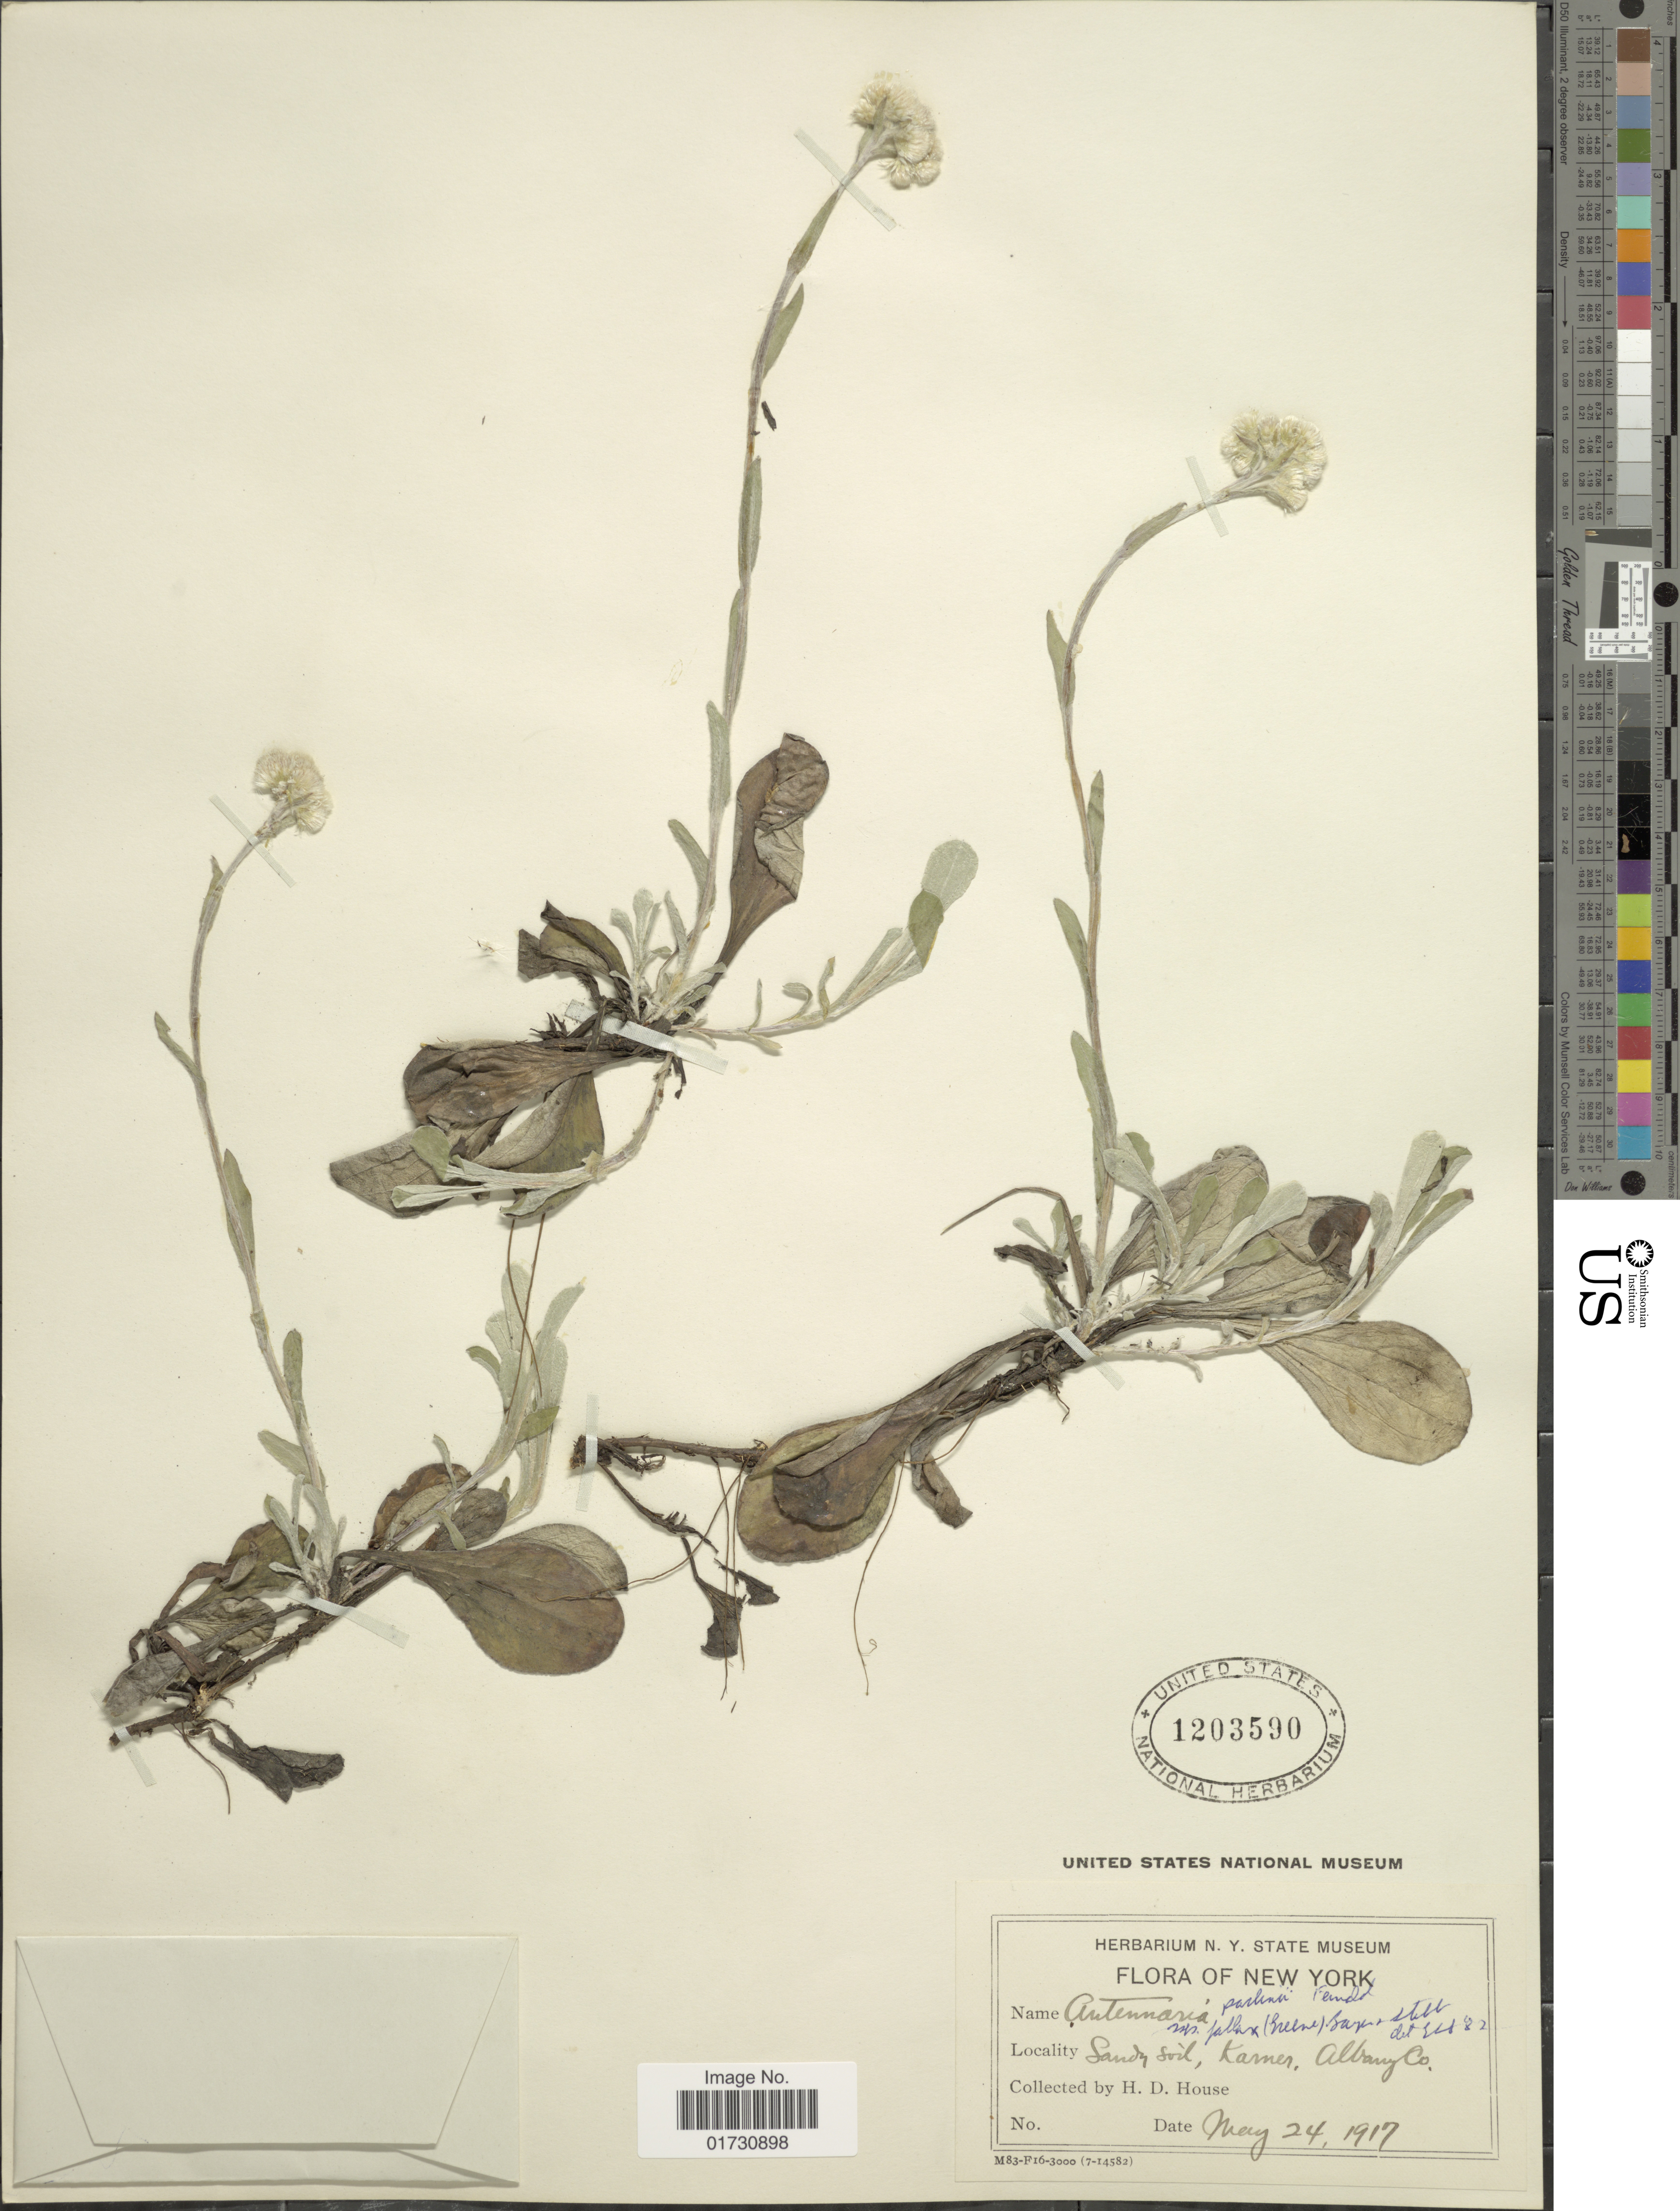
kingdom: Plantae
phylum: Tracheophyta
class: Magnoliopsida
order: Asterales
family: Asteraceae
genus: Antennaria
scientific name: Antennaria fallax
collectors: H. D. House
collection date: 1917-05-24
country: United States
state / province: New York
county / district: Albany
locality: Sandy soil, Kamer, Albany Co.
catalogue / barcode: US 1203590